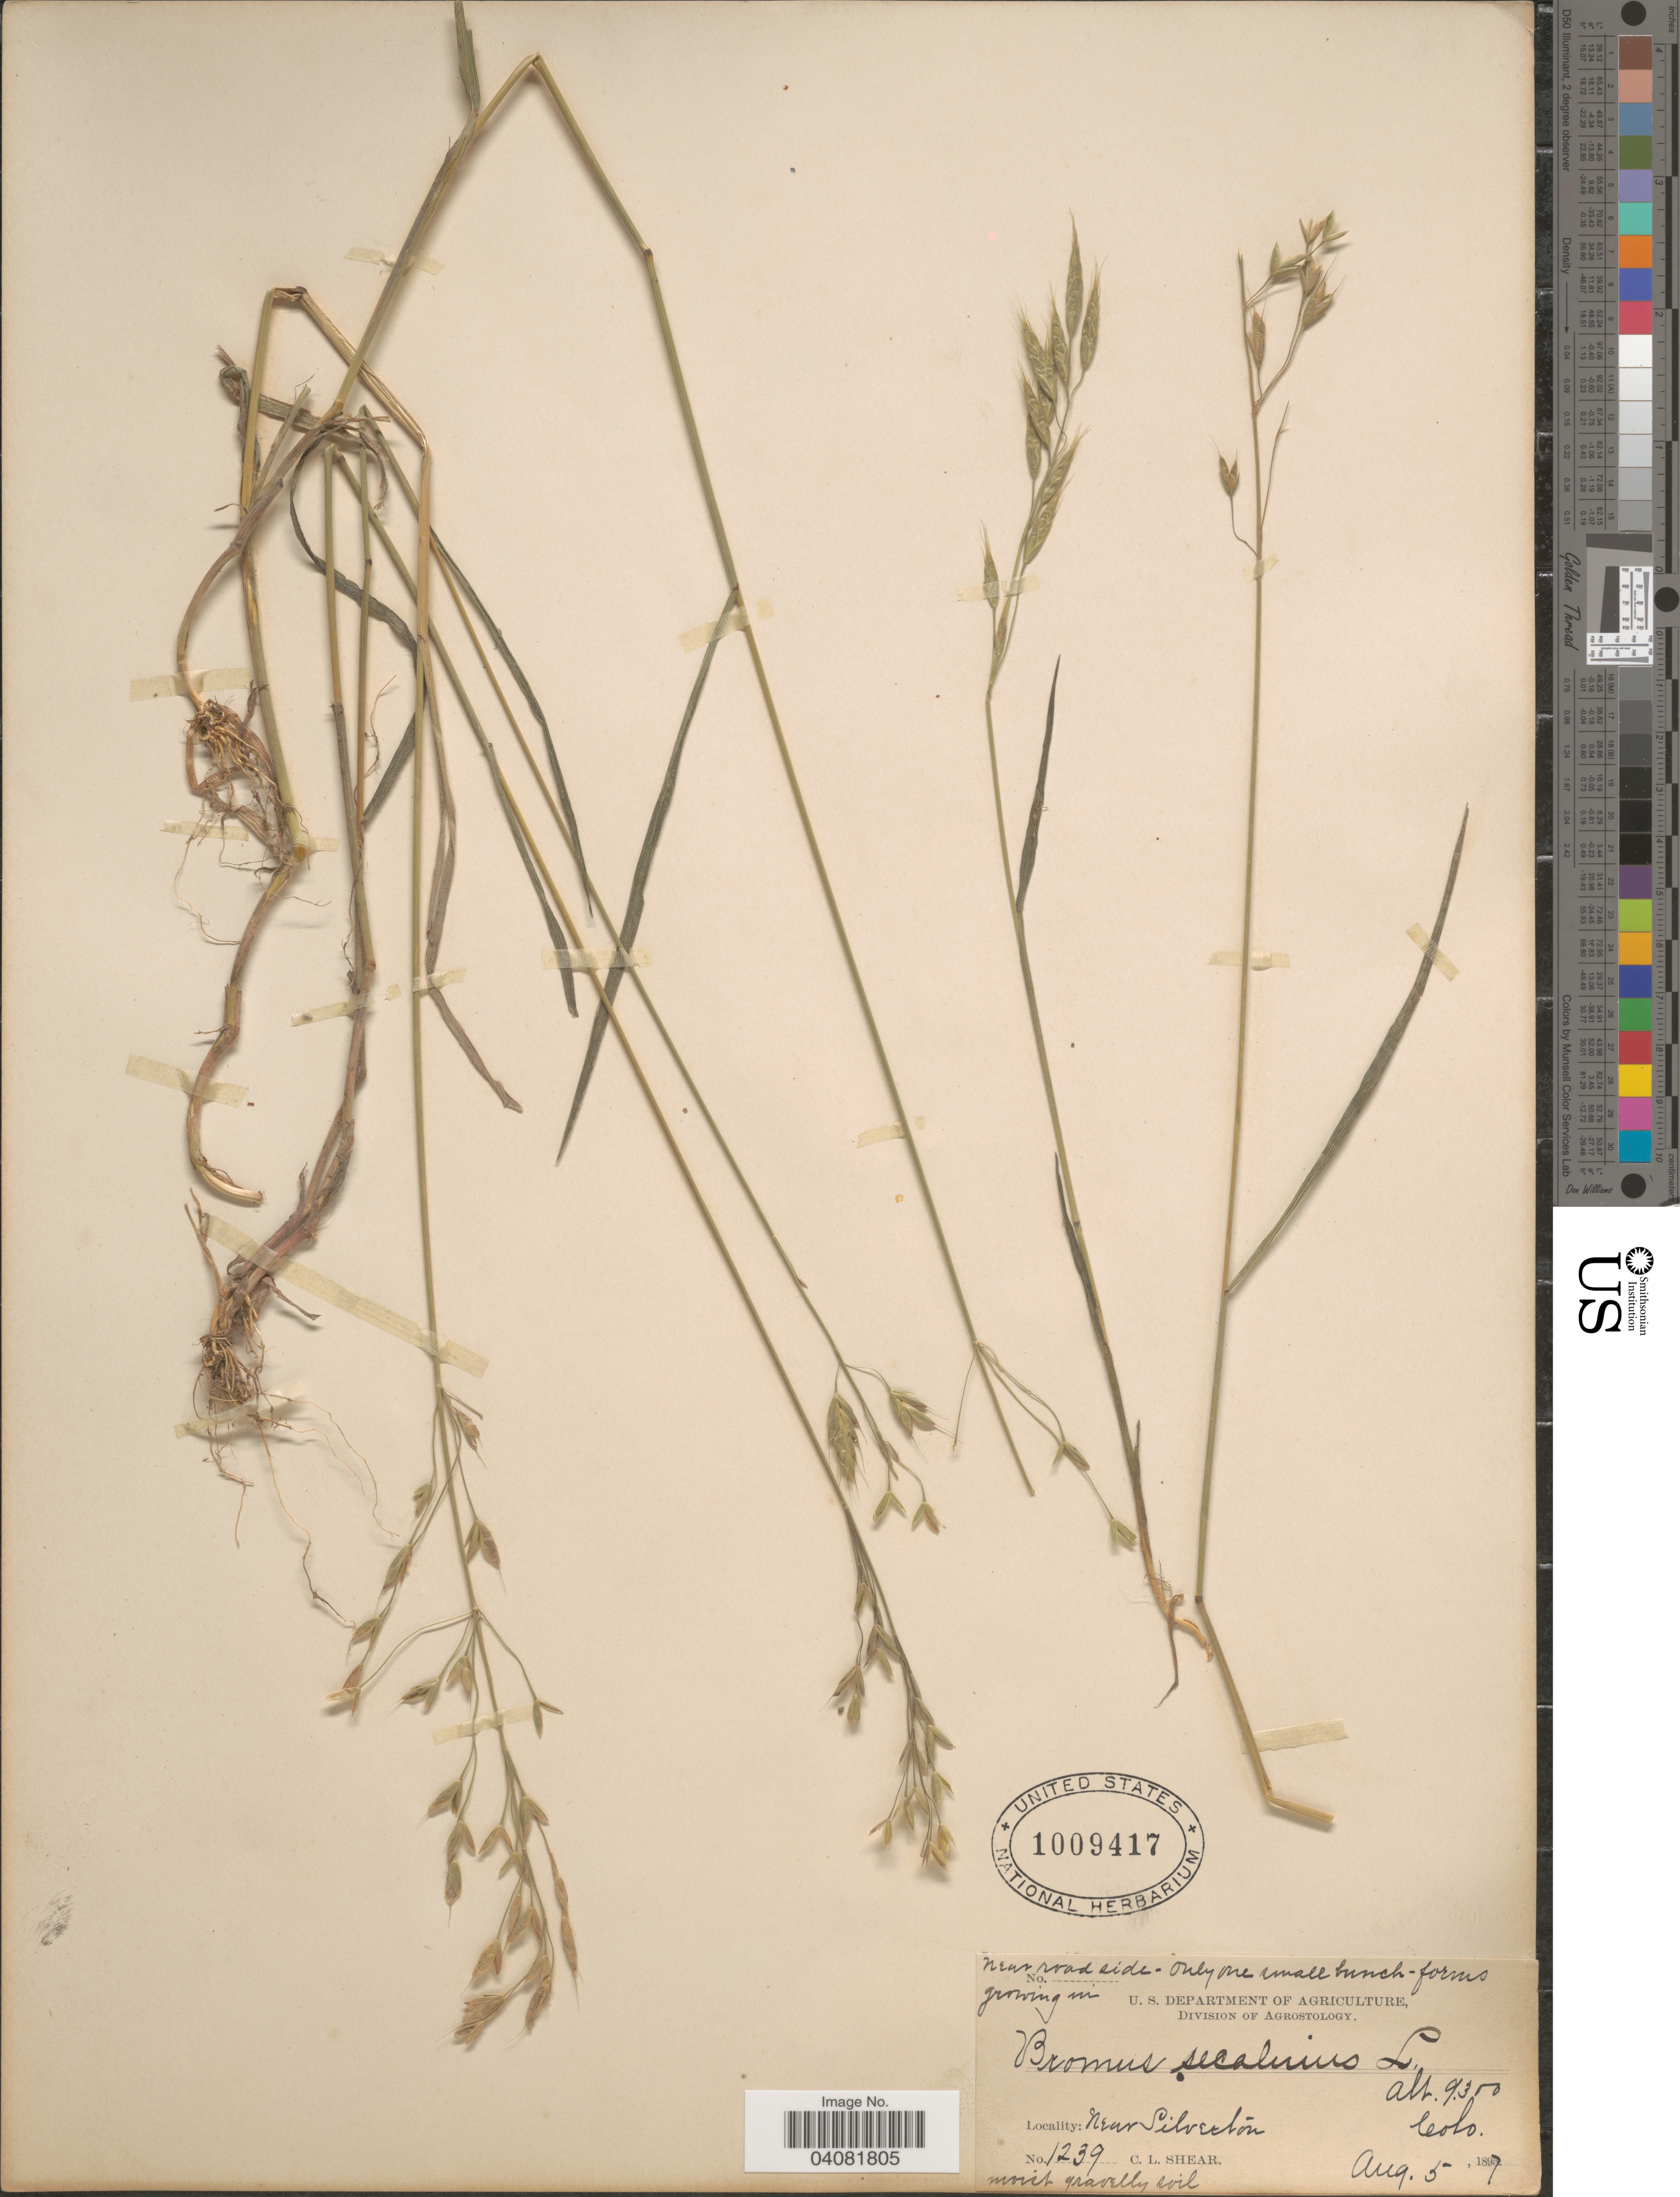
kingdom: Plantae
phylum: Tracheophyta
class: Liliopsida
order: Poales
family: Poaceae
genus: Bromus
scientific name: Bromus commutatus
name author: Schrad.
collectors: C. L. Shear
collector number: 1239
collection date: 1897-08-05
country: United States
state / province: Colorado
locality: Near Silverton. Near road side.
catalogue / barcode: US 1009417